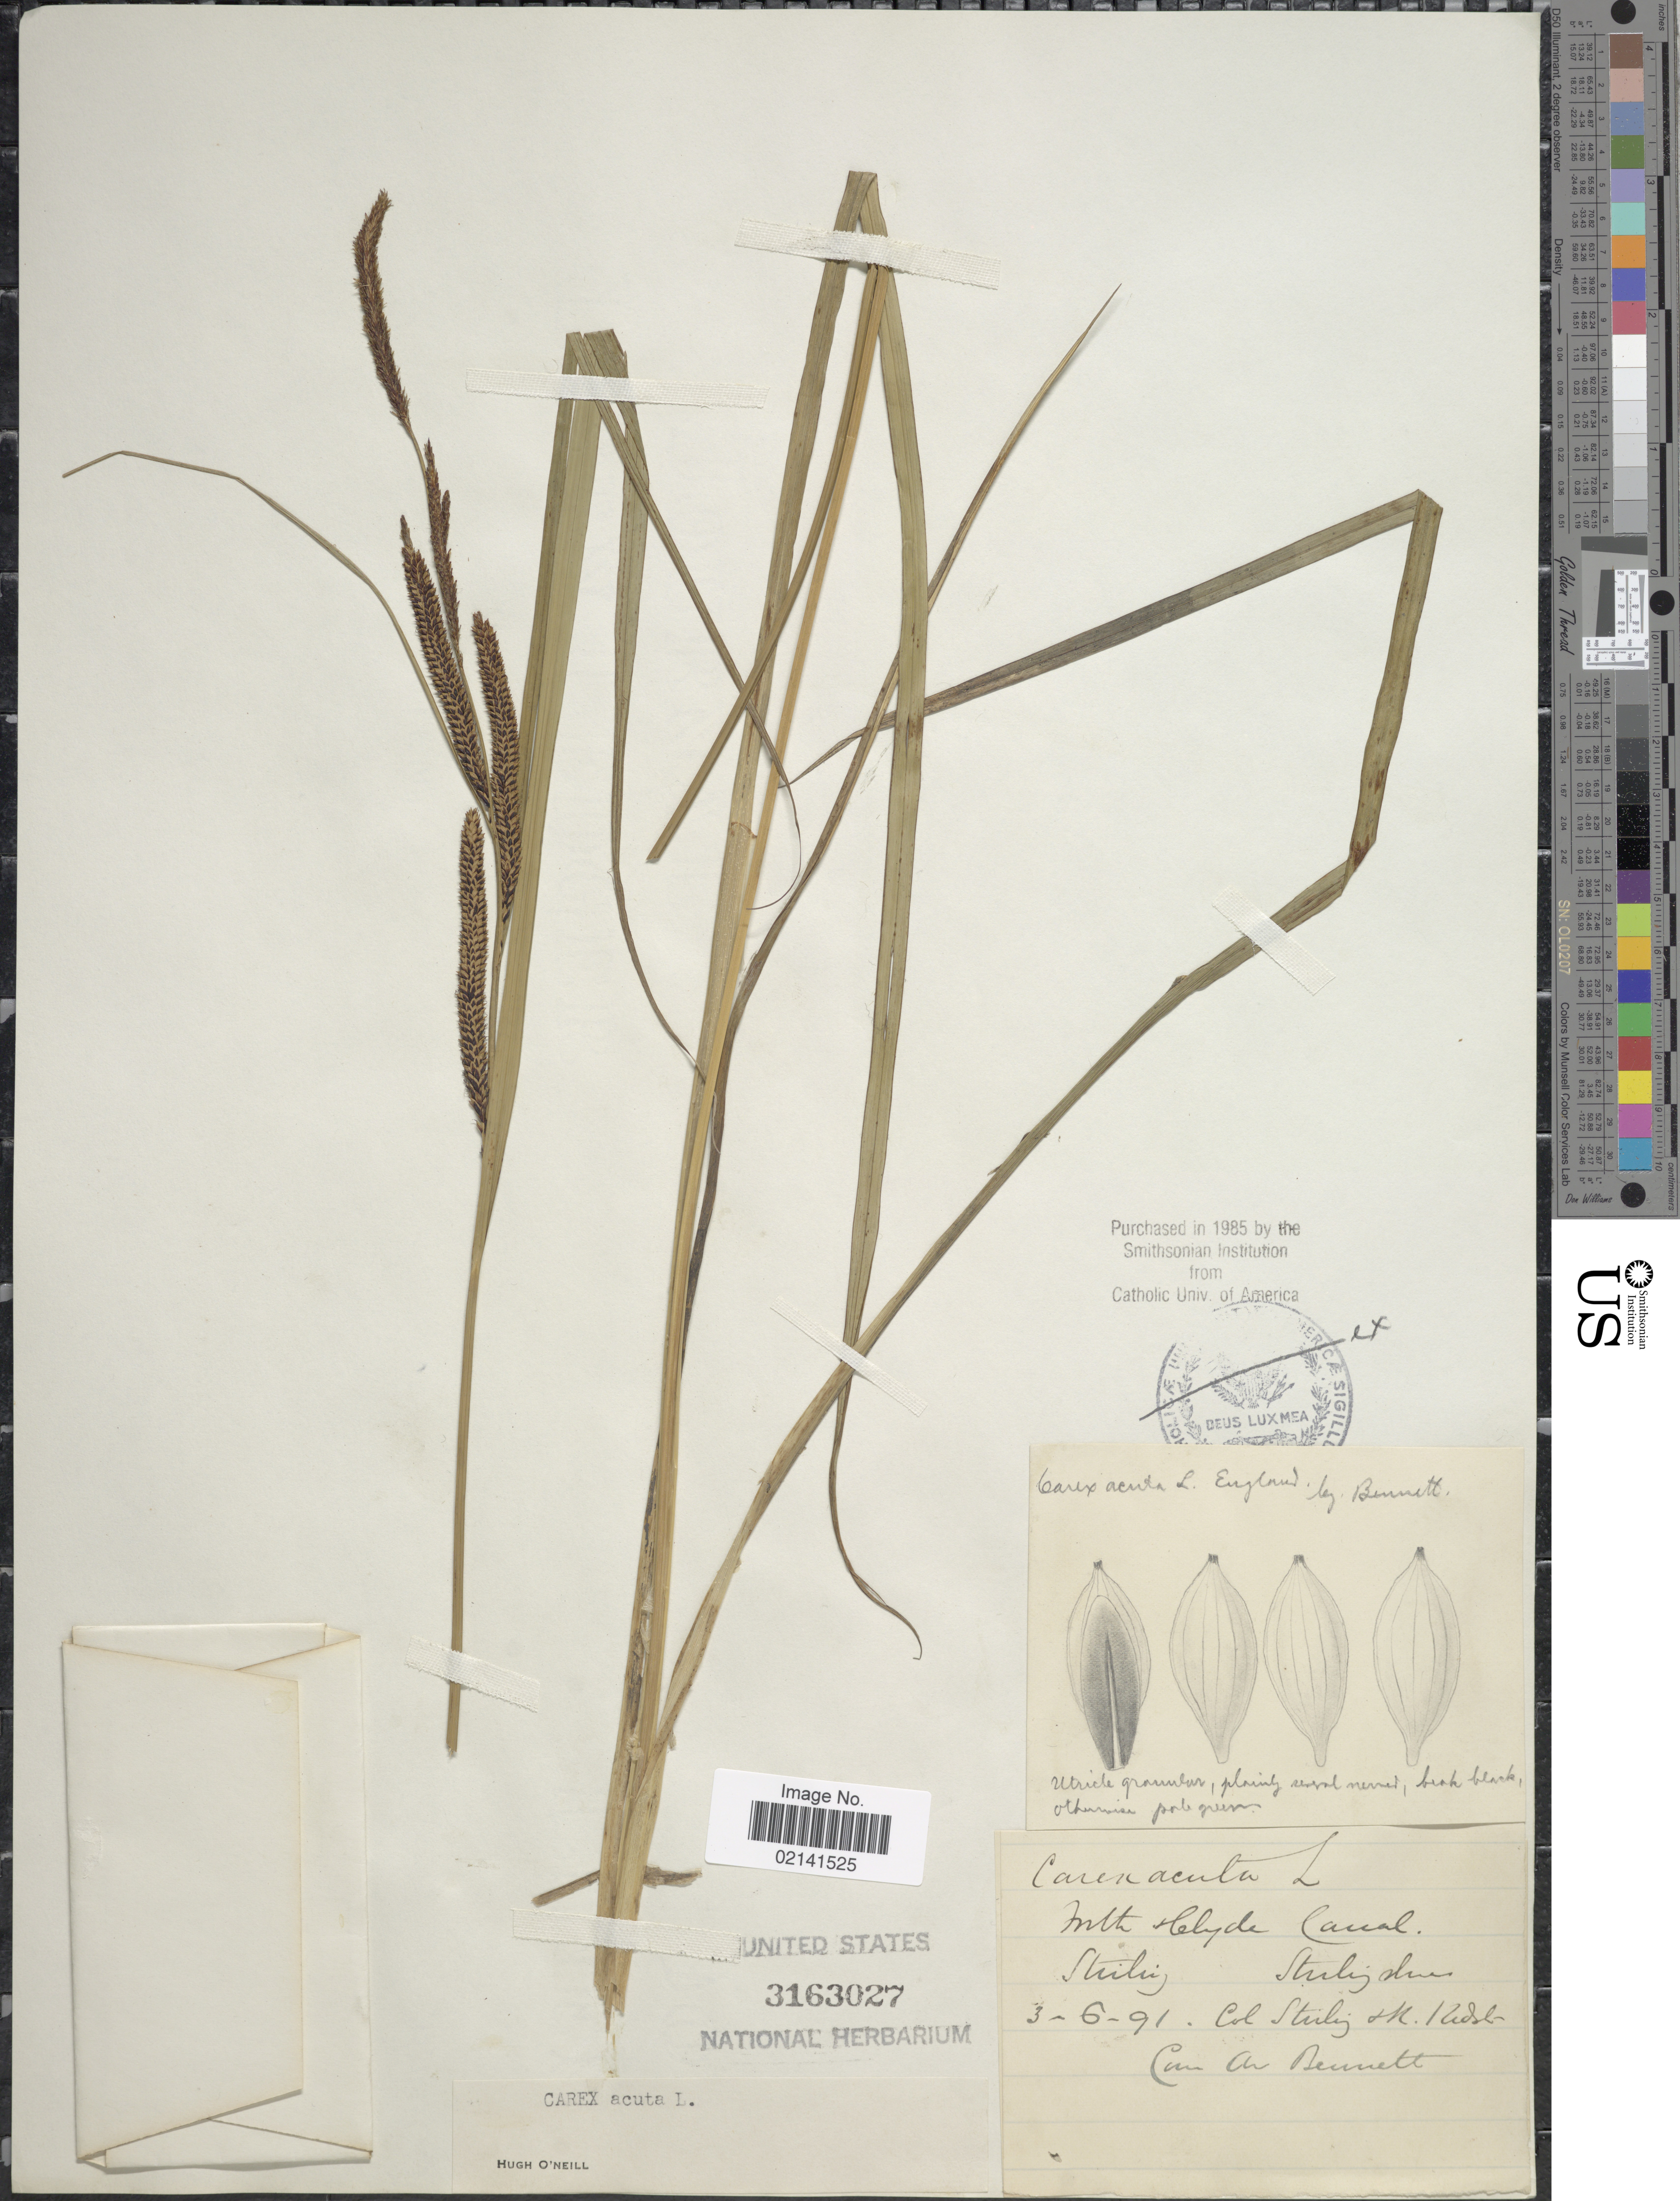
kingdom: Plantae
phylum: Tracheophyta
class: Liliopsida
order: Poales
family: Cyperaceae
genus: Carex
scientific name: Carex acuta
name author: L.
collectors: C. A. Bennett & C. A. Bennett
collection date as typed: Transcribed d/m/y: 3/6/91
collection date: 1891-06-03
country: United Kingdom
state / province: Scotland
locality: Firth of Clyde Canal. Stirling, Stirling dam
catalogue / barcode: US 3163027